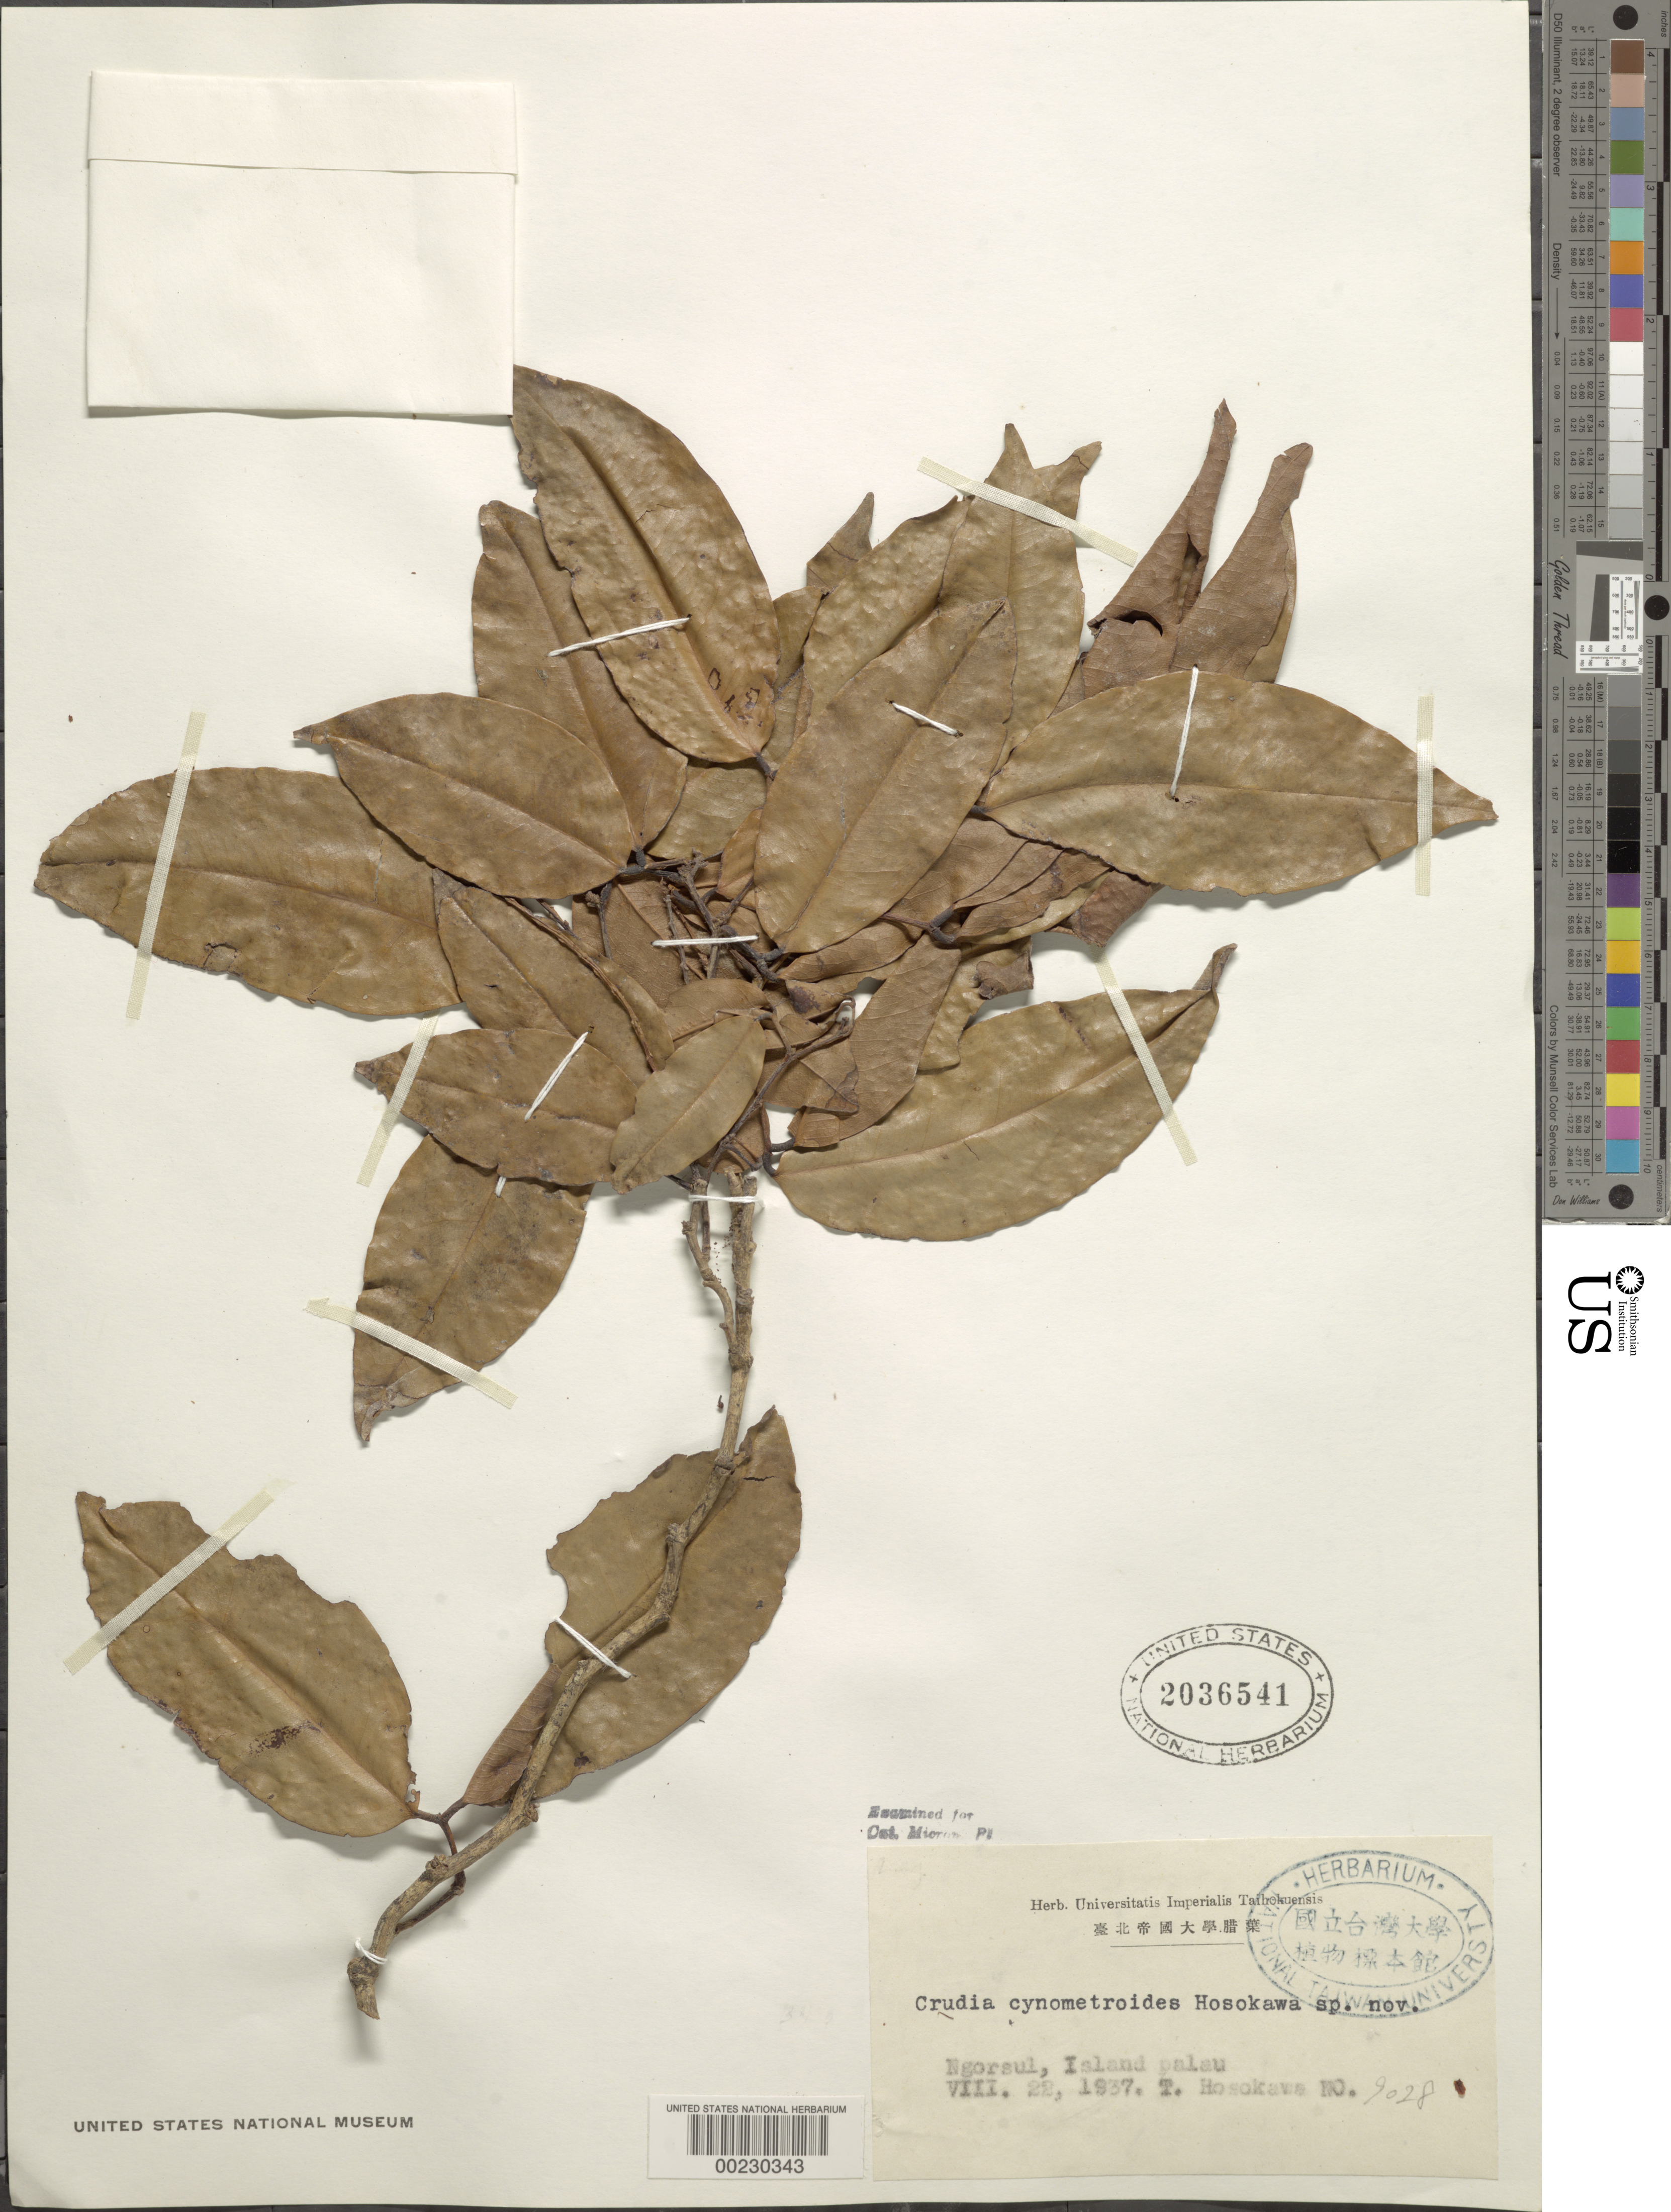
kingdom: Plantae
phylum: Tracheophyta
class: Magnoliopsida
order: Fabales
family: Fabaceae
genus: Crudia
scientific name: Crudia cynometroides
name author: Hosok.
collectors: T. Hosokawa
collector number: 9028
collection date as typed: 22 Aug 1937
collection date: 1937-08-22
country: Palau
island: Babeldaob [Babelthuap]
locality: Ngorsul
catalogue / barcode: US 2036541